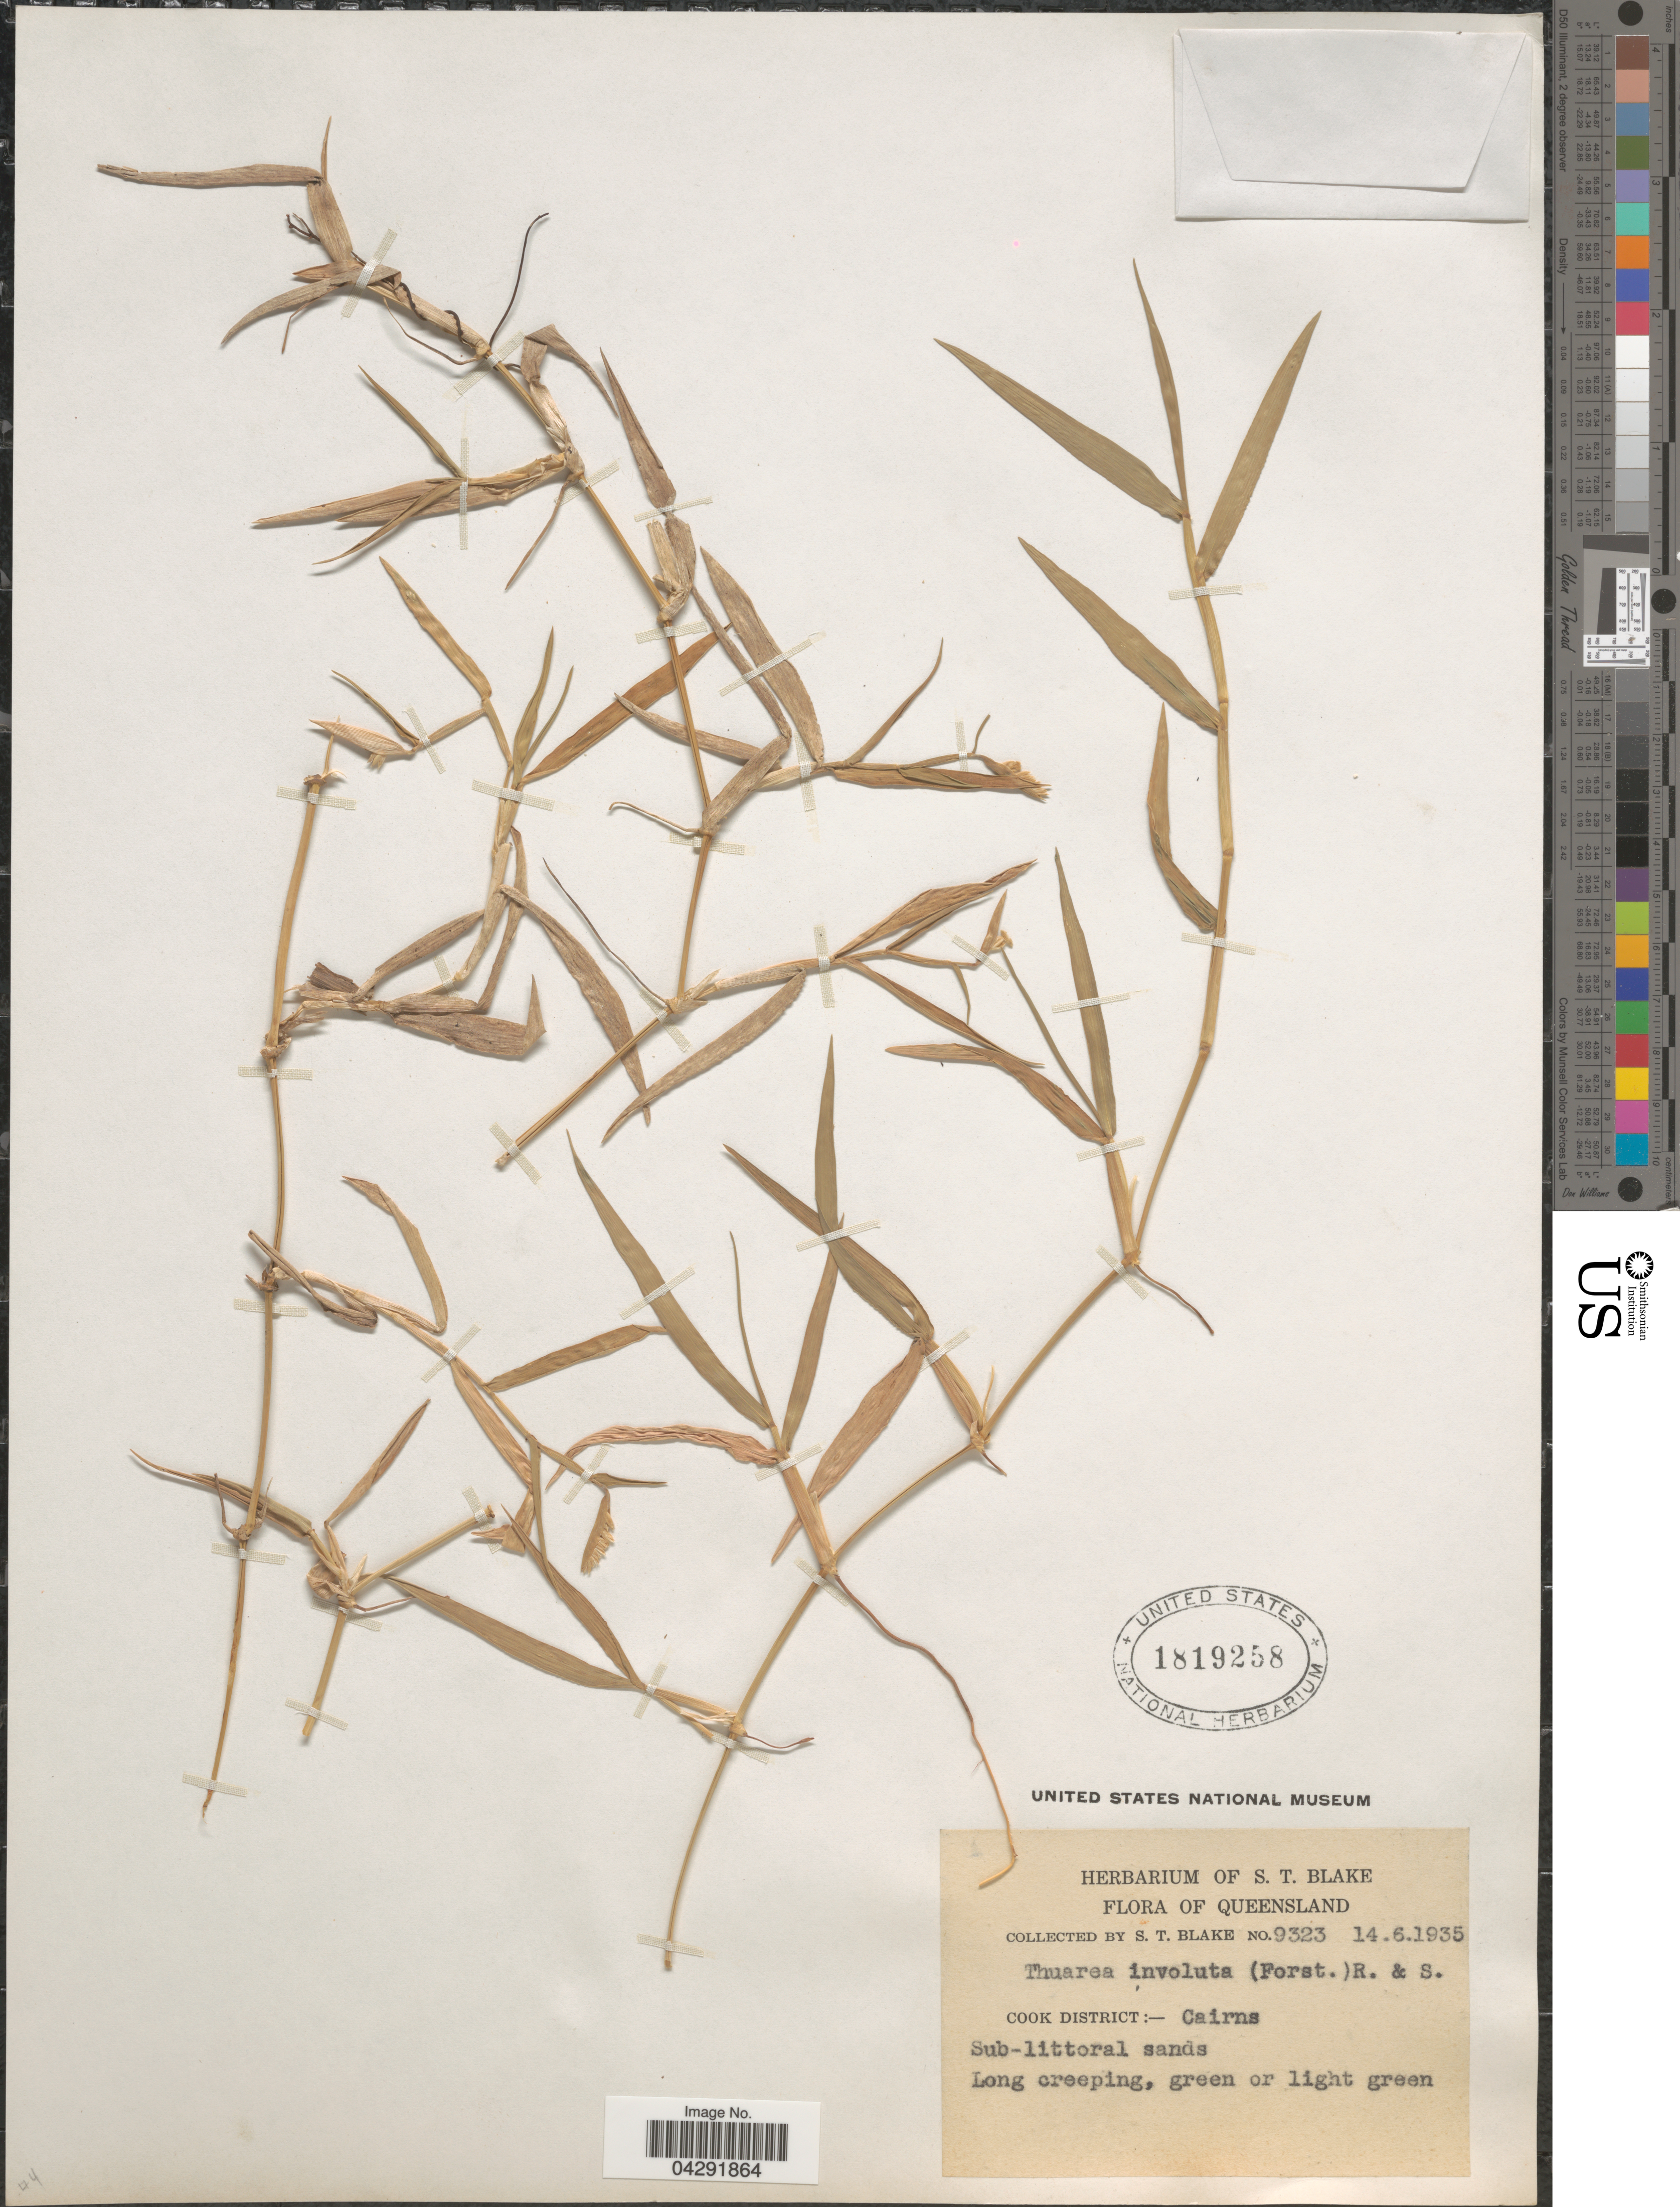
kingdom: Plantae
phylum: Tracheophyta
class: Liliopsida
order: Poales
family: Poaceae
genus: Thuarea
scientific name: Thuarea involuta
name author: (G. Forst.) R. Br. ex Sm.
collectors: S. T. Blake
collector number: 9323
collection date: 1935-06-14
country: Australia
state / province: Queensland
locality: Cook District: Cairns.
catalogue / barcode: US 1819258